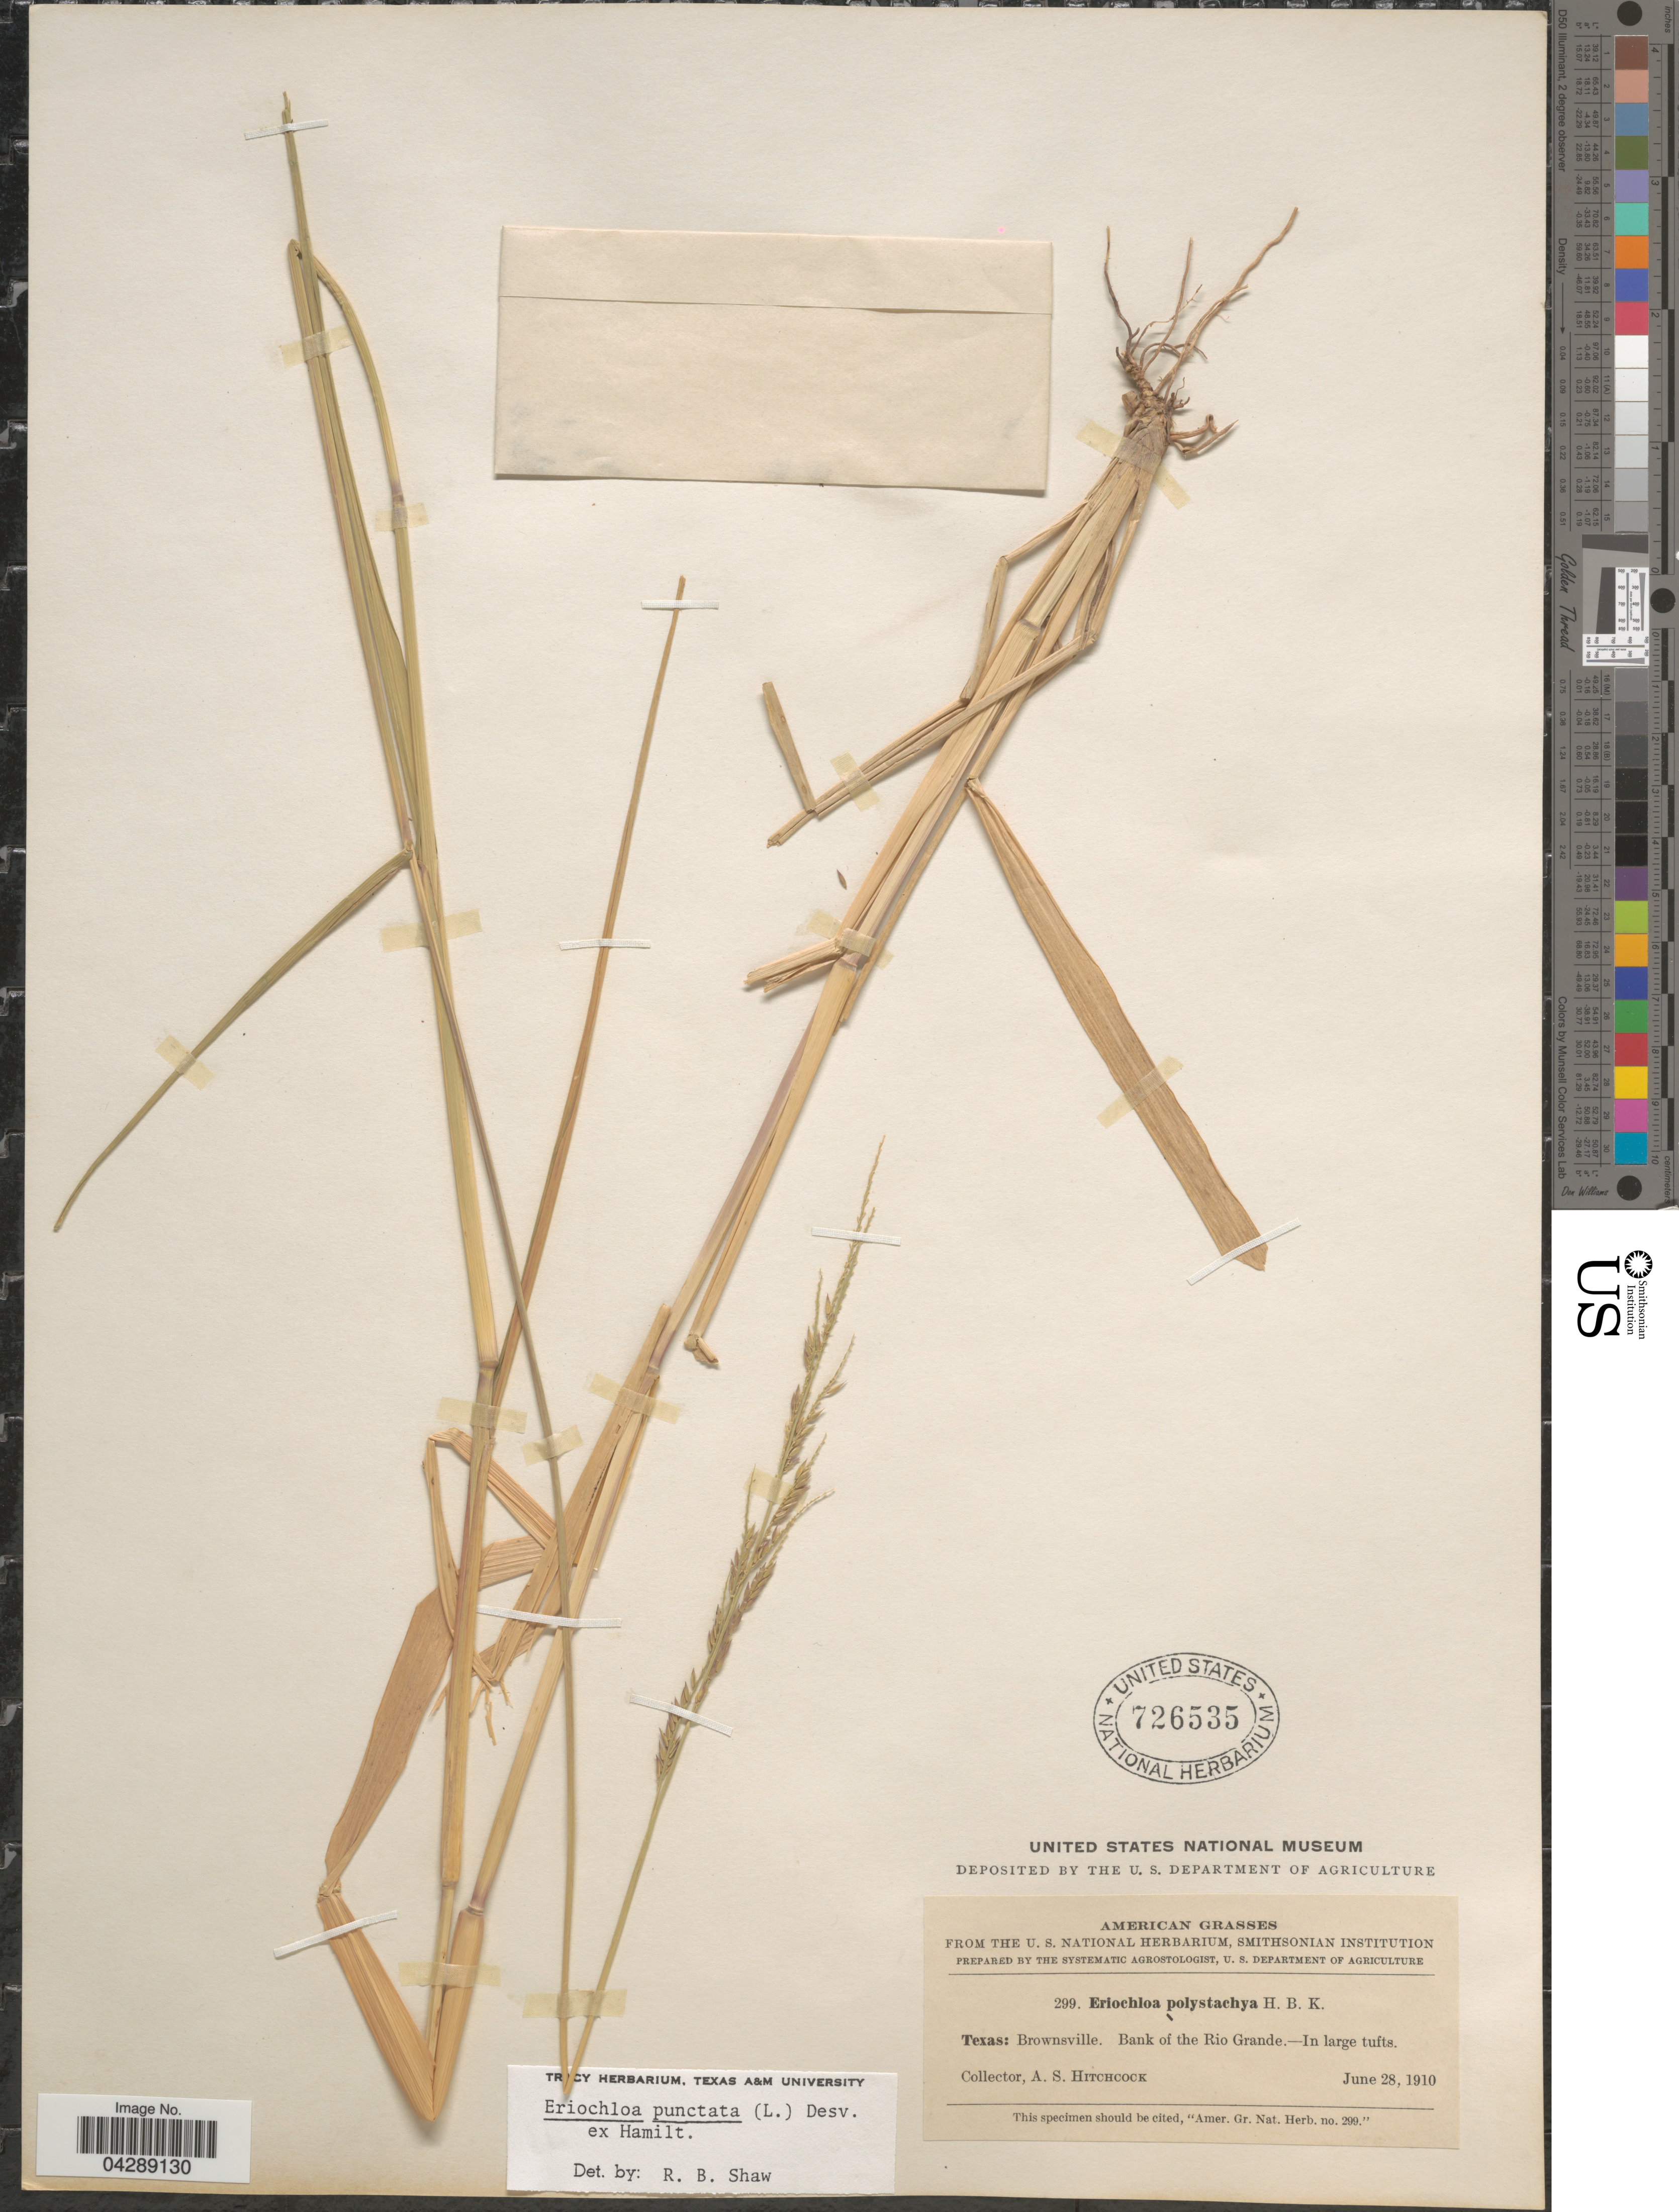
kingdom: Plantae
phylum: Tracheophyta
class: Liliopsida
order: Poales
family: Poaceae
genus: Eriochloa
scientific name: Eriochloa punctata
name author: (L.) Desv. ex Ham.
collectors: A. S. Hitchcock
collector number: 299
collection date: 1910-06-28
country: United States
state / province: Texas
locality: Brownsville. Bank of the Rio Grande.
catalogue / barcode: US 726535